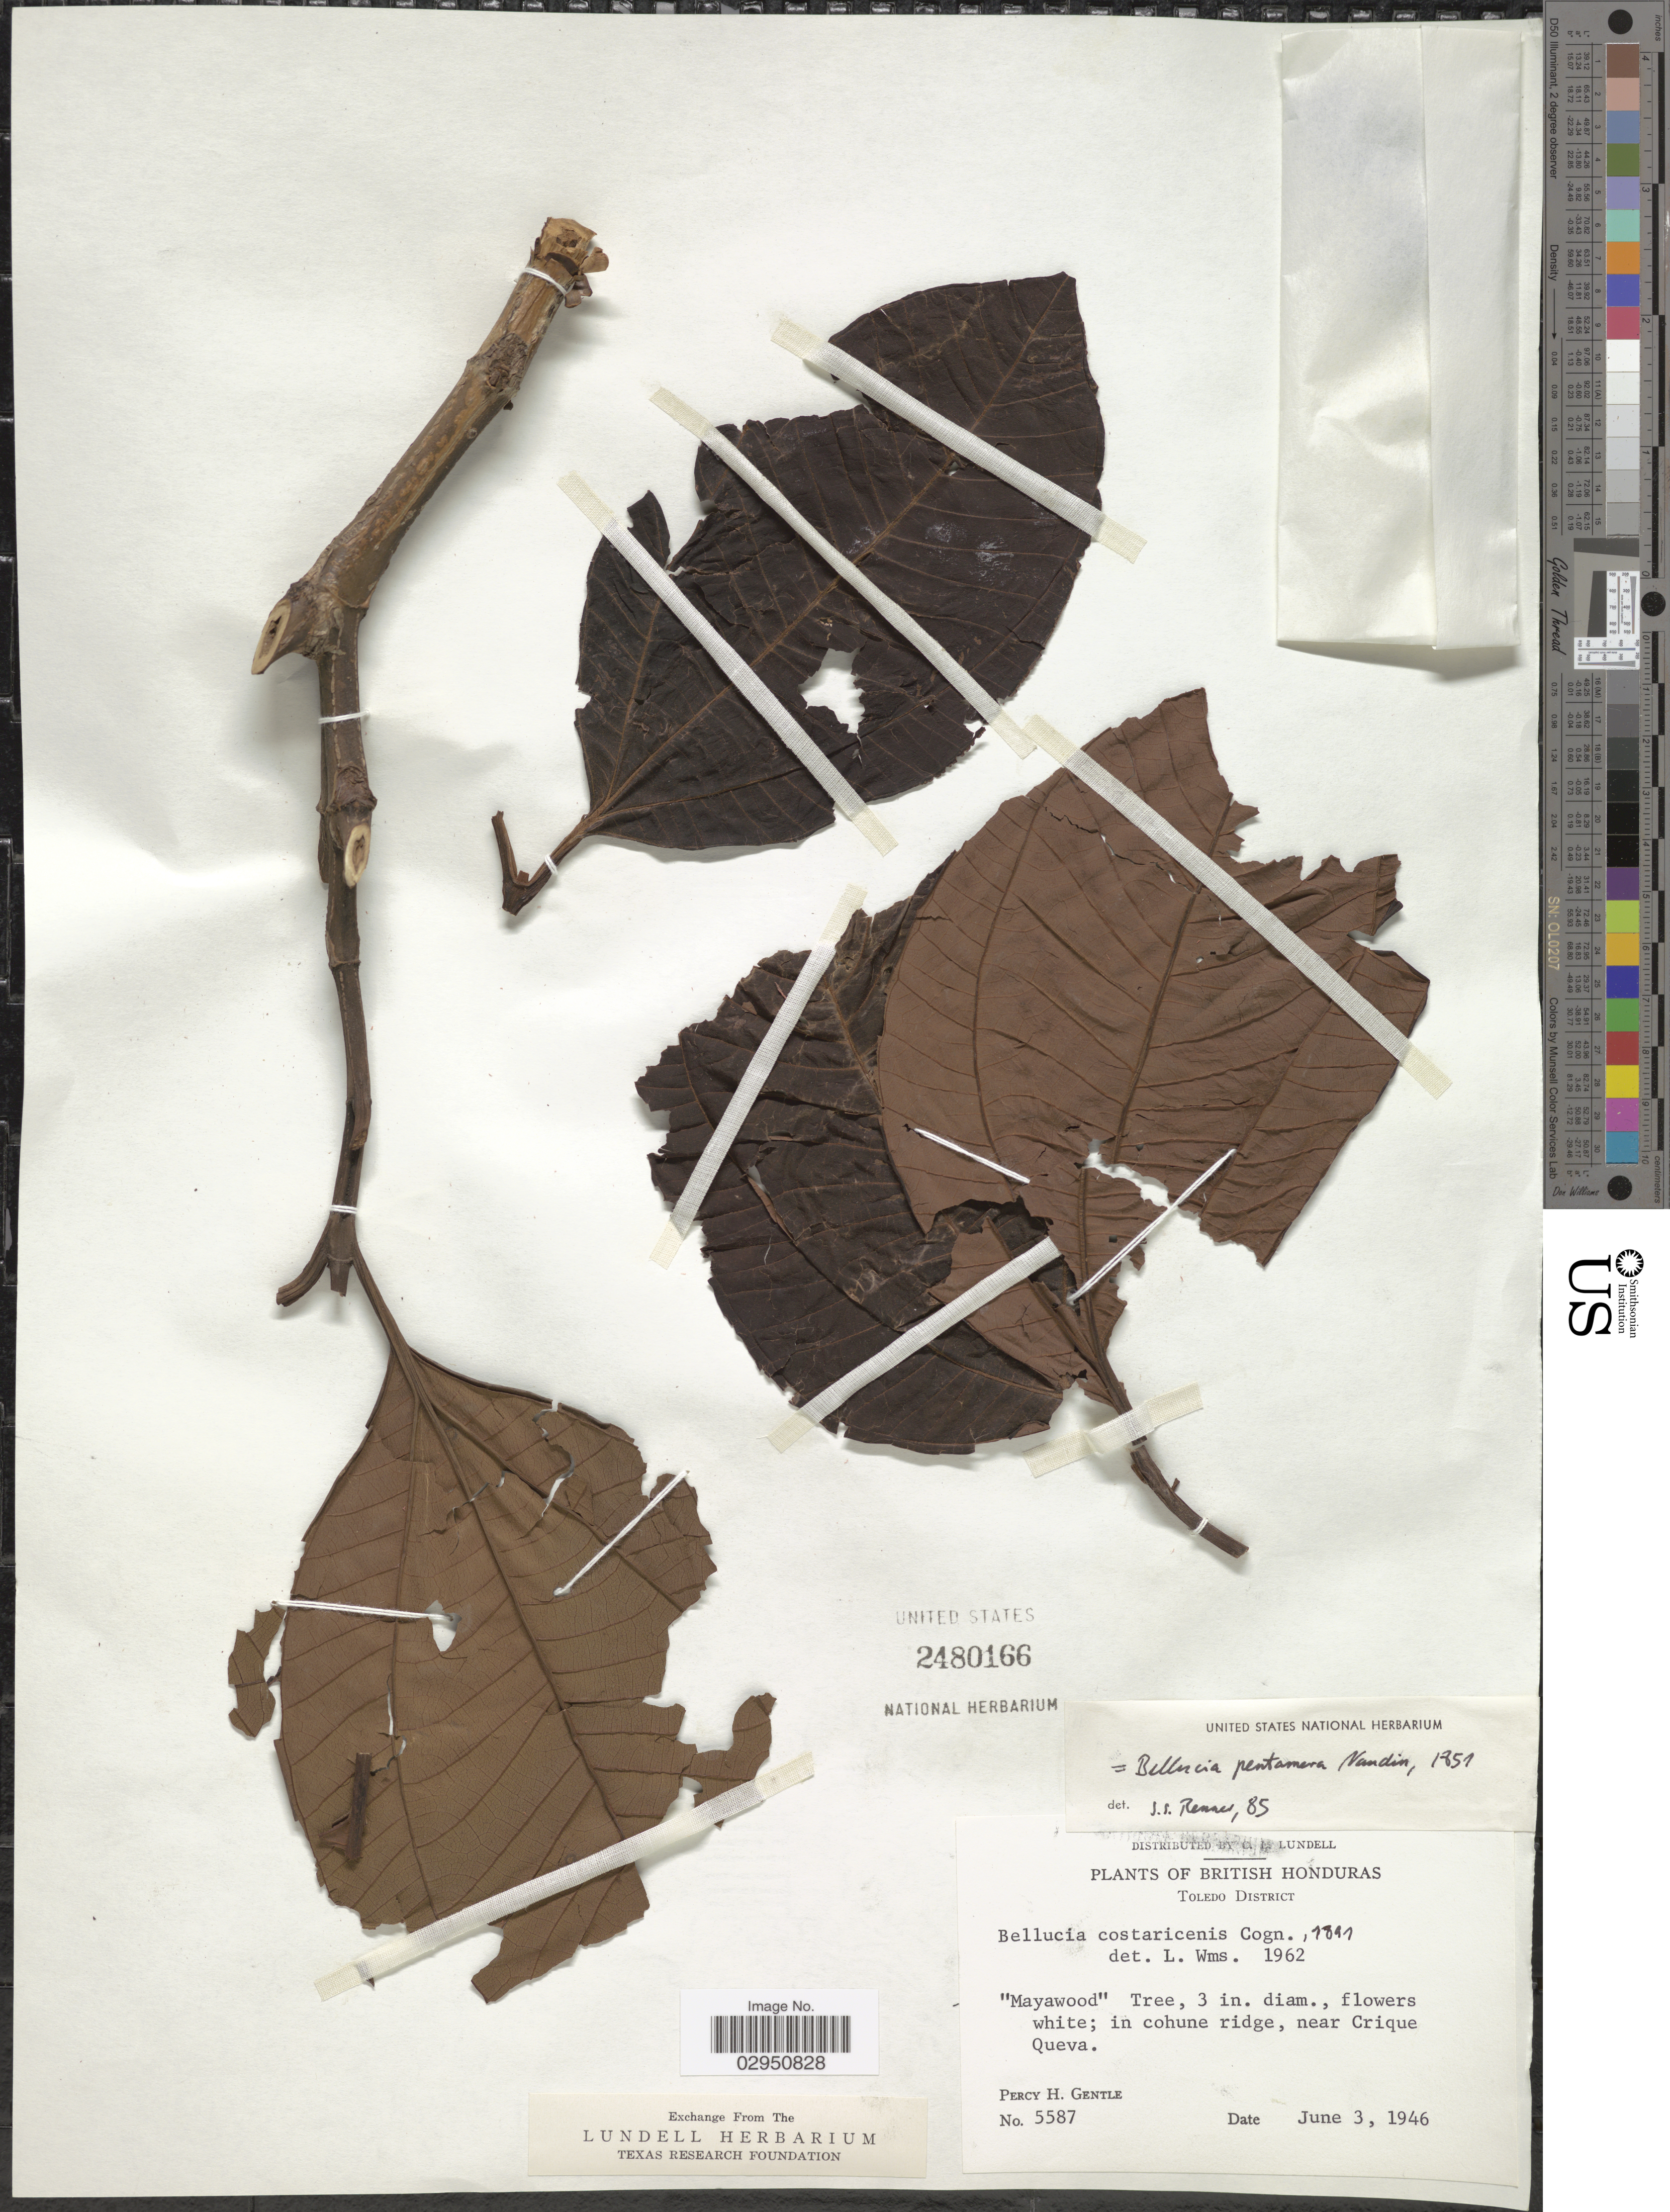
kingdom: Plantae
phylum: Tracheophyta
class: Magnoliopsida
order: Myrtales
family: Melastomataceae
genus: Bellucia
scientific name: Bellucia pentamera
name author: Naudin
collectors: P. H. Gentle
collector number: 5587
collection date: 1946-06-03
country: Belize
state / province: Toledo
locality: British Honduras. Toledo District. Near Crique Queva.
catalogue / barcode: US 2480166